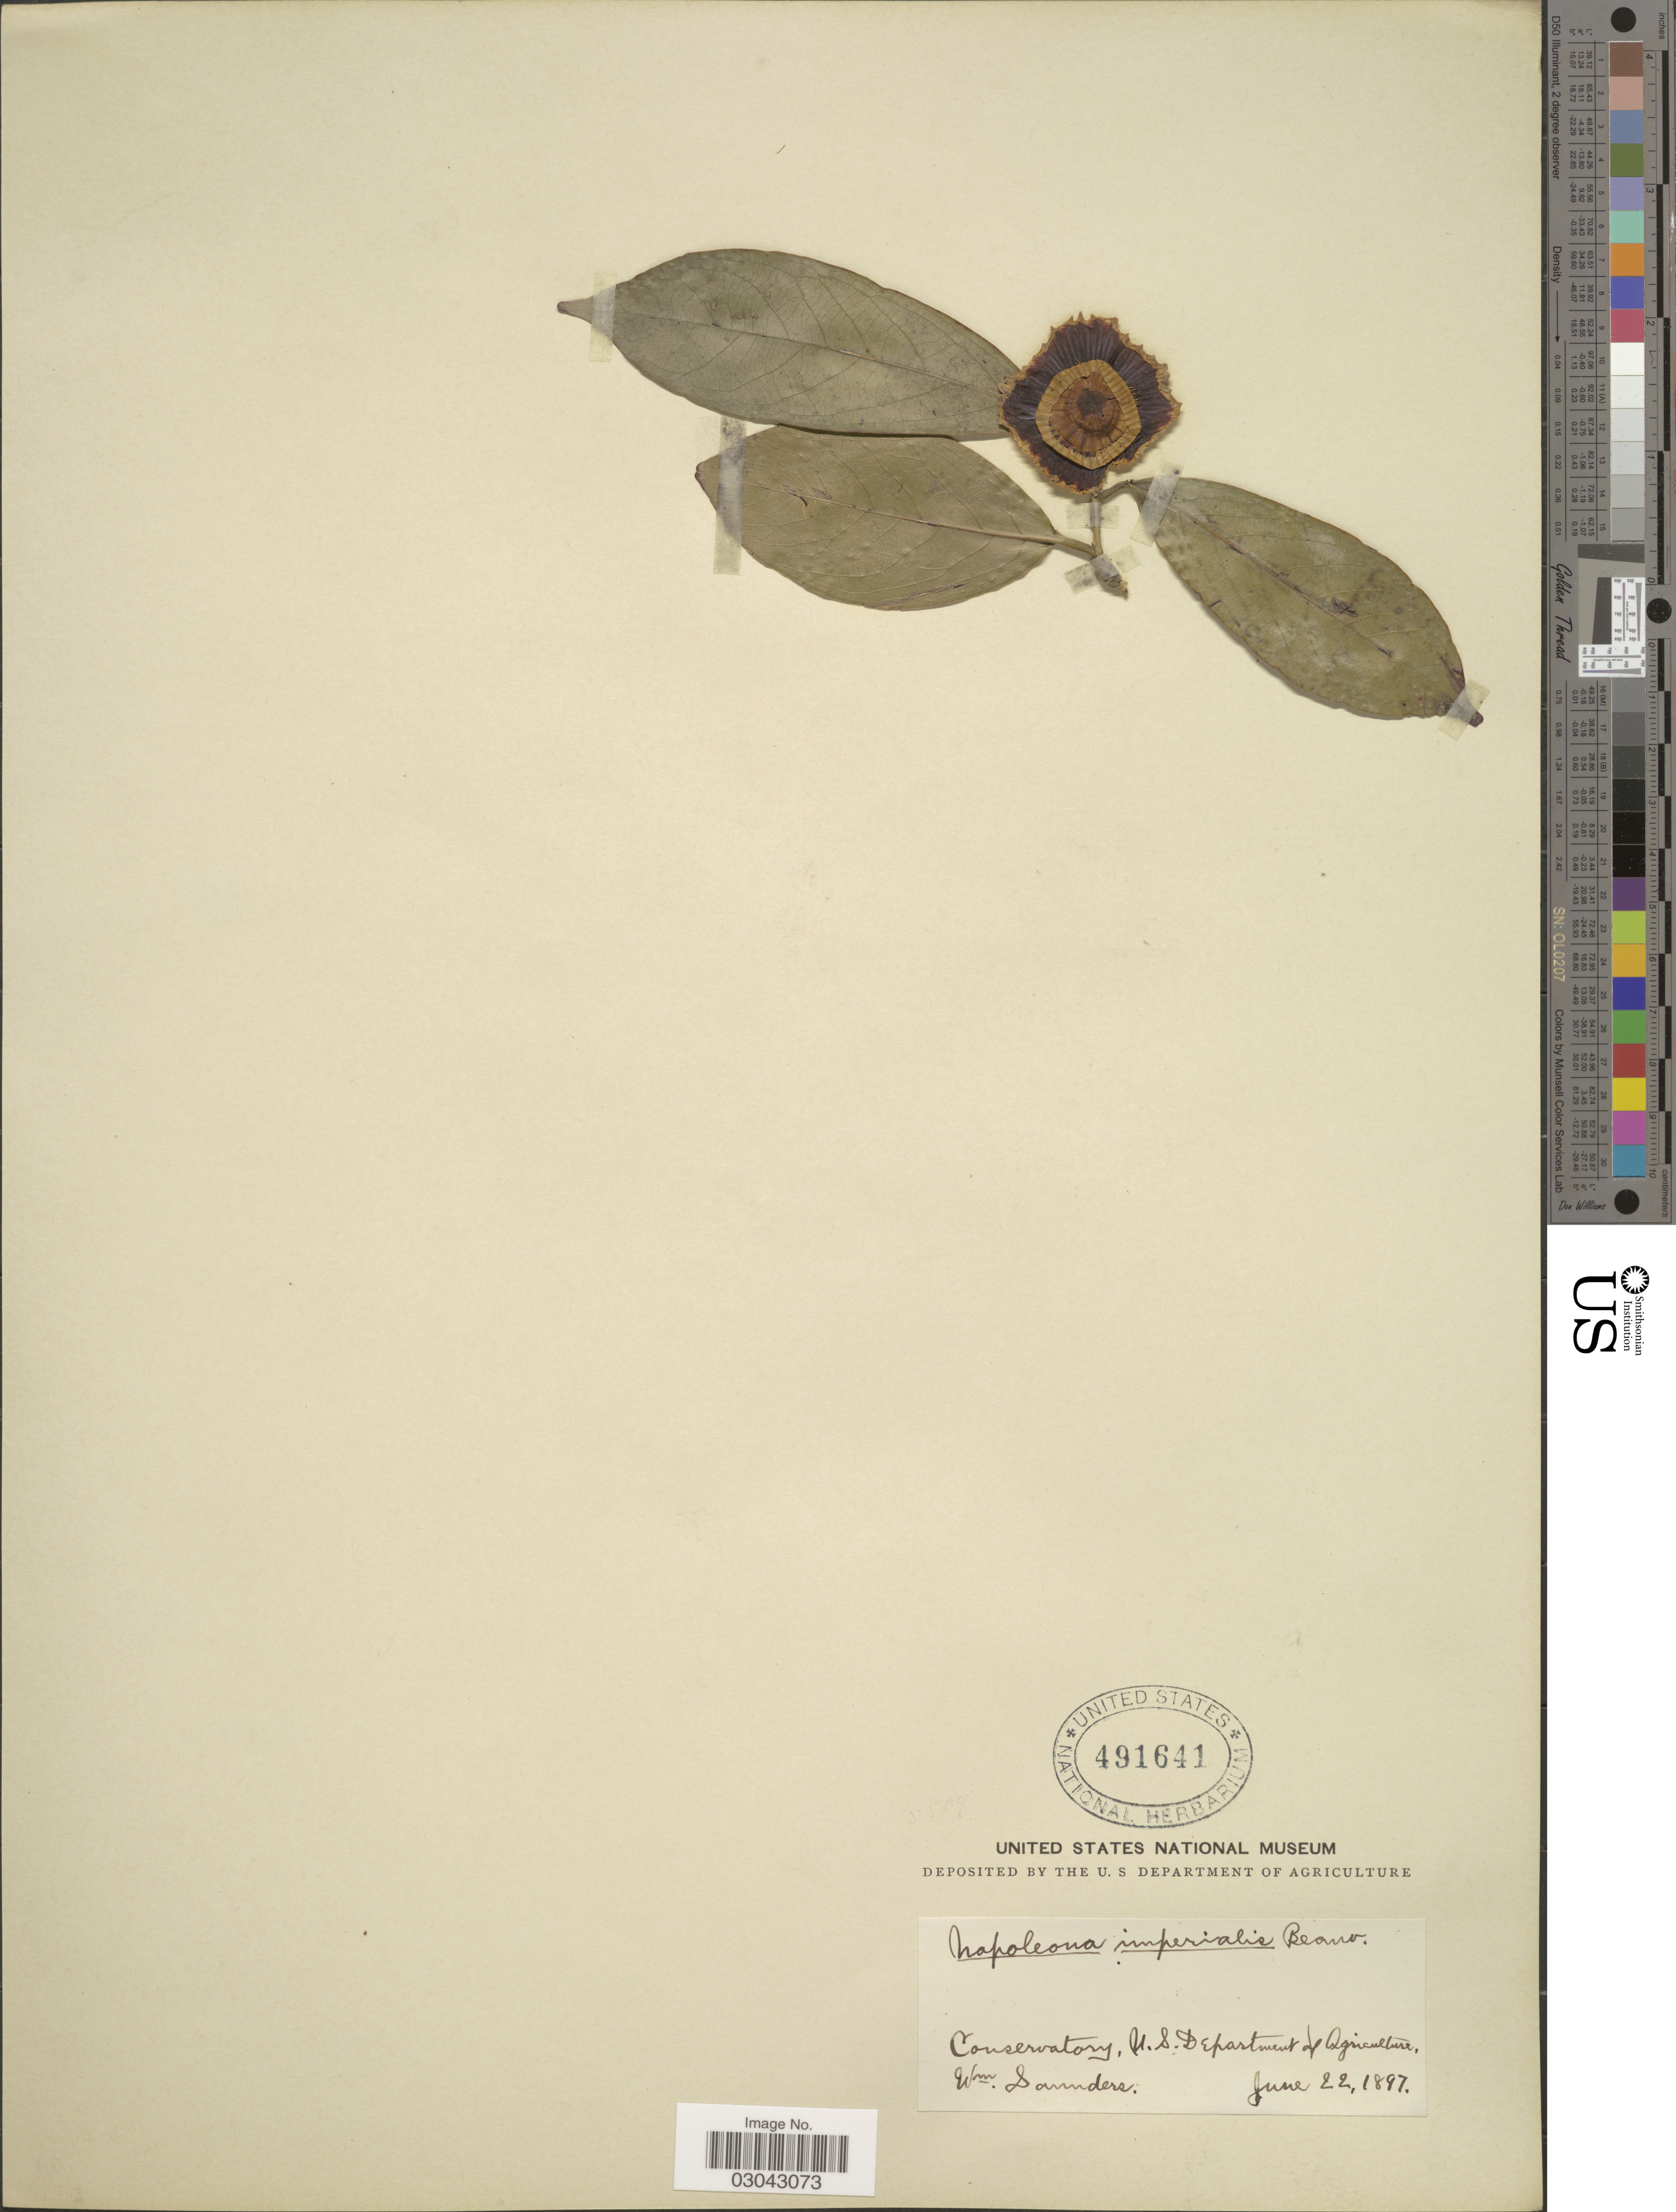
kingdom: Plantae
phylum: Tracheophyta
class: Magnoliopsida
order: Ericales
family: Lecythidaceae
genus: Napoleonaea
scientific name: Napoleonaea imperialis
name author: P. Beauv.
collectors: W. Saunders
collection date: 1897-06-22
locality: Conservatory, U.S. Department of Agriculture.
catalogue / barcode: US 491641